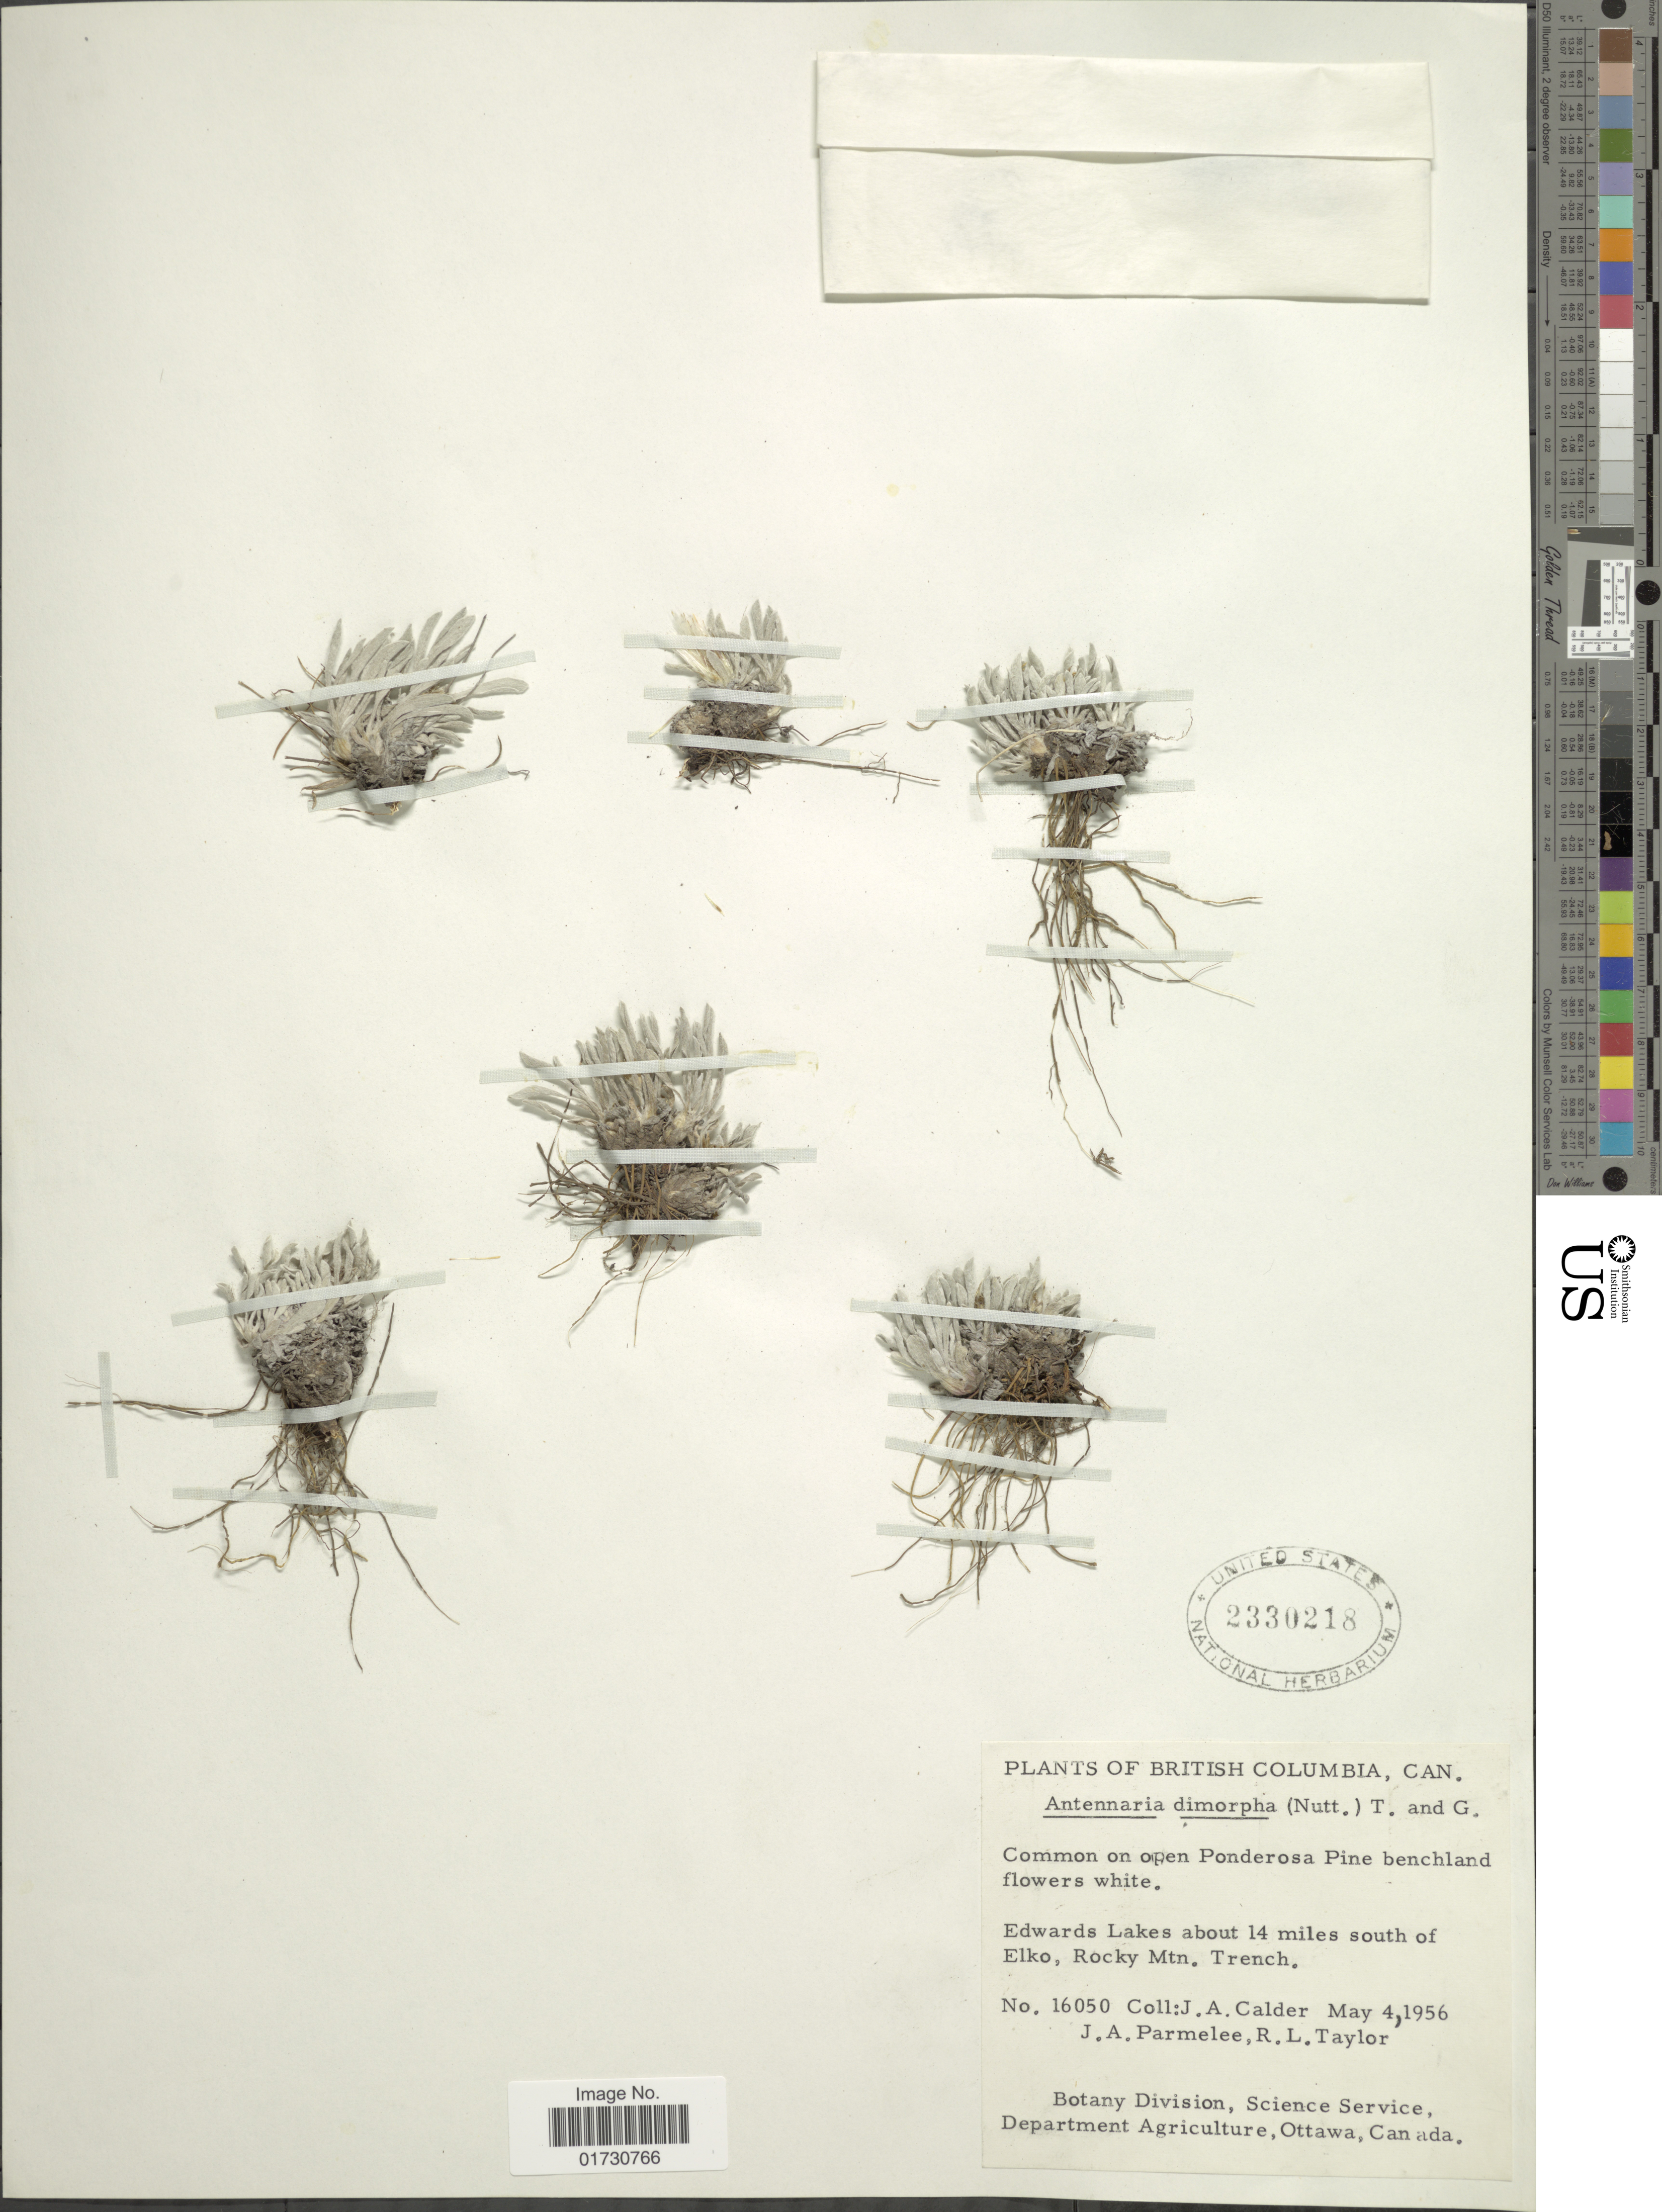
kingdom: Plantae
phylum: Tracheophyta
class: Magnoliopsida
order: Asterales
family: Asteraceae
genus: Antennaria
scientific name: Antennaria dimorpha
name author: (Nutt.) Torr. & A. Gray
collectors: J. A. Calder, J. A. Parmelee & R. Taylor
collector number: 16050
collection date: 1956-05-04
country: Canada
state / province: British Columbia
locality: British Columbia, Can., Edwards Lake about 14 miles south of Elko, Rocky Mtn. Trench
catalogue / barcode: US 2330218